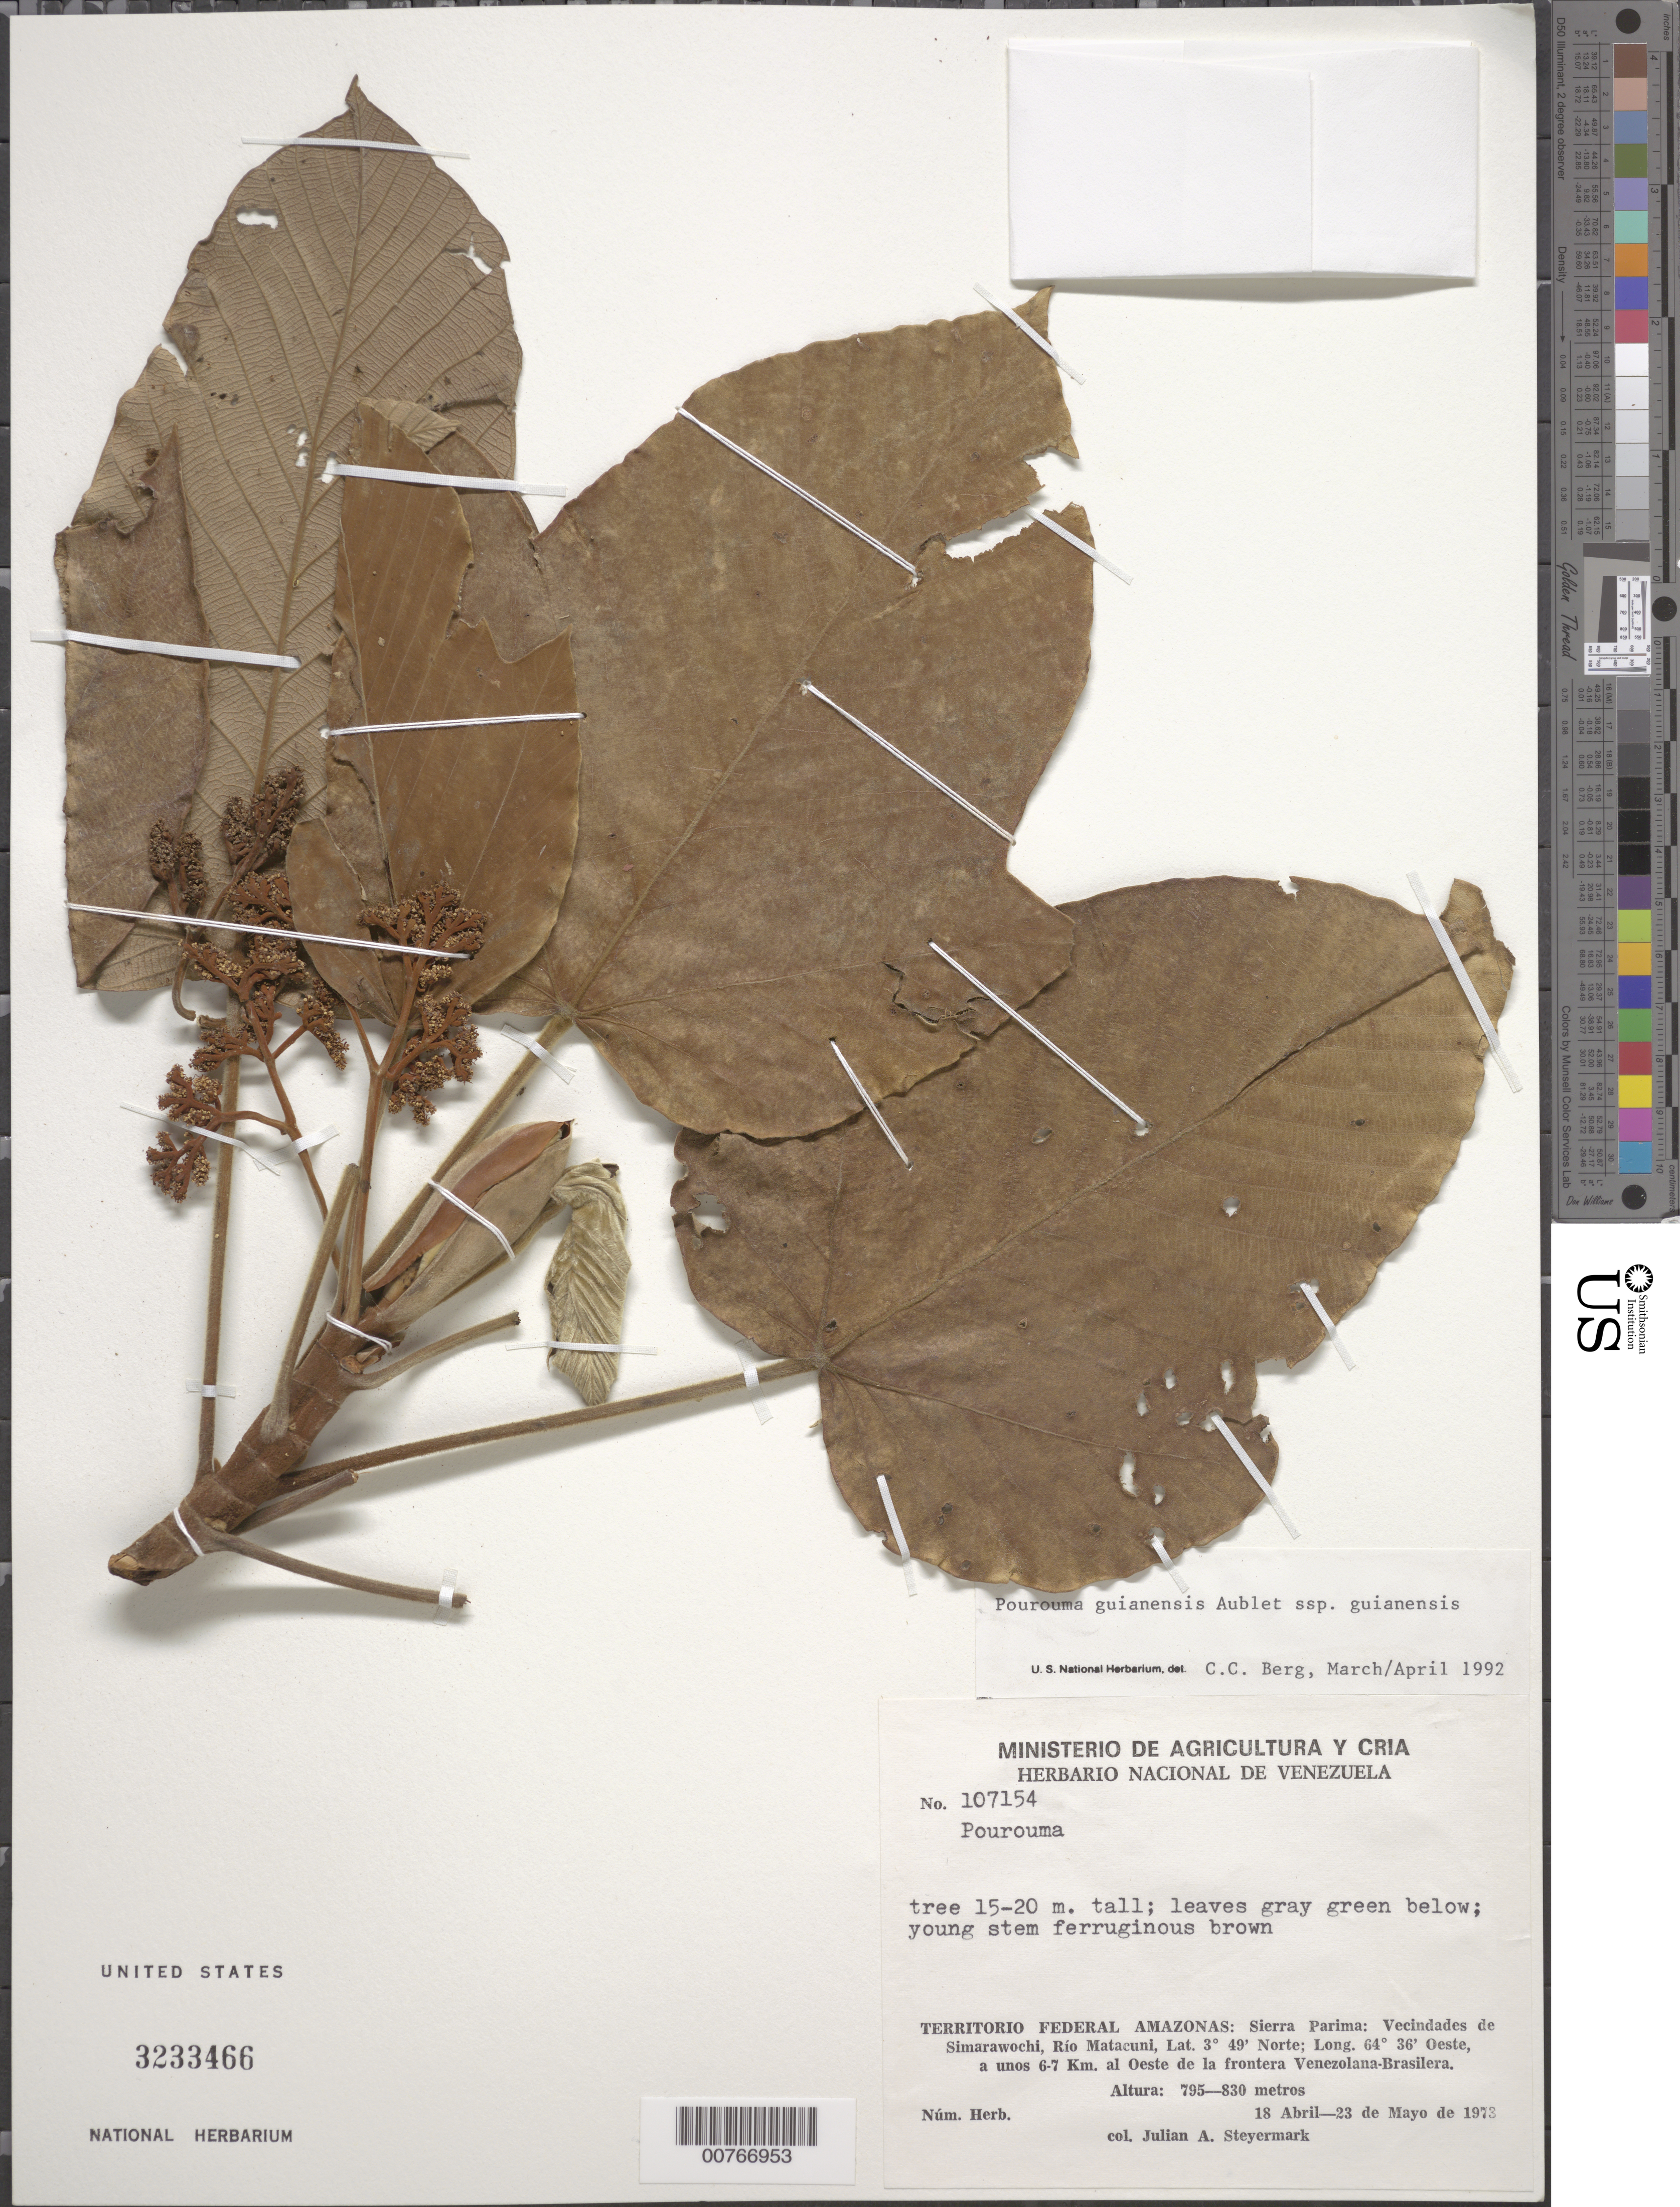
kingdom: Plantae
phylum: Tracheophyta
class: Magnoliopsida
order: Rosales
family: Urticaceae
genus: Pourouma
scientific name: Pourouma guianensis subsp. guianensis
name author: Aubl.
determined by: Berg, C. C.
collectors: J. Steyermark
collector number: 107154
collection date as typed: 18-Apr-73 to 23-May-73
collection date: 1973-04-18/1973-05-23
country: Venezuela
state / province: Amazonas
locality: Sierra Parima; vec de Simarawochi, Río Matacuni, a unos 6-7 km al oeste de la frontera Venezolana-Brasilera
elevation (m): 795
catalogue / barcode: US 3233466